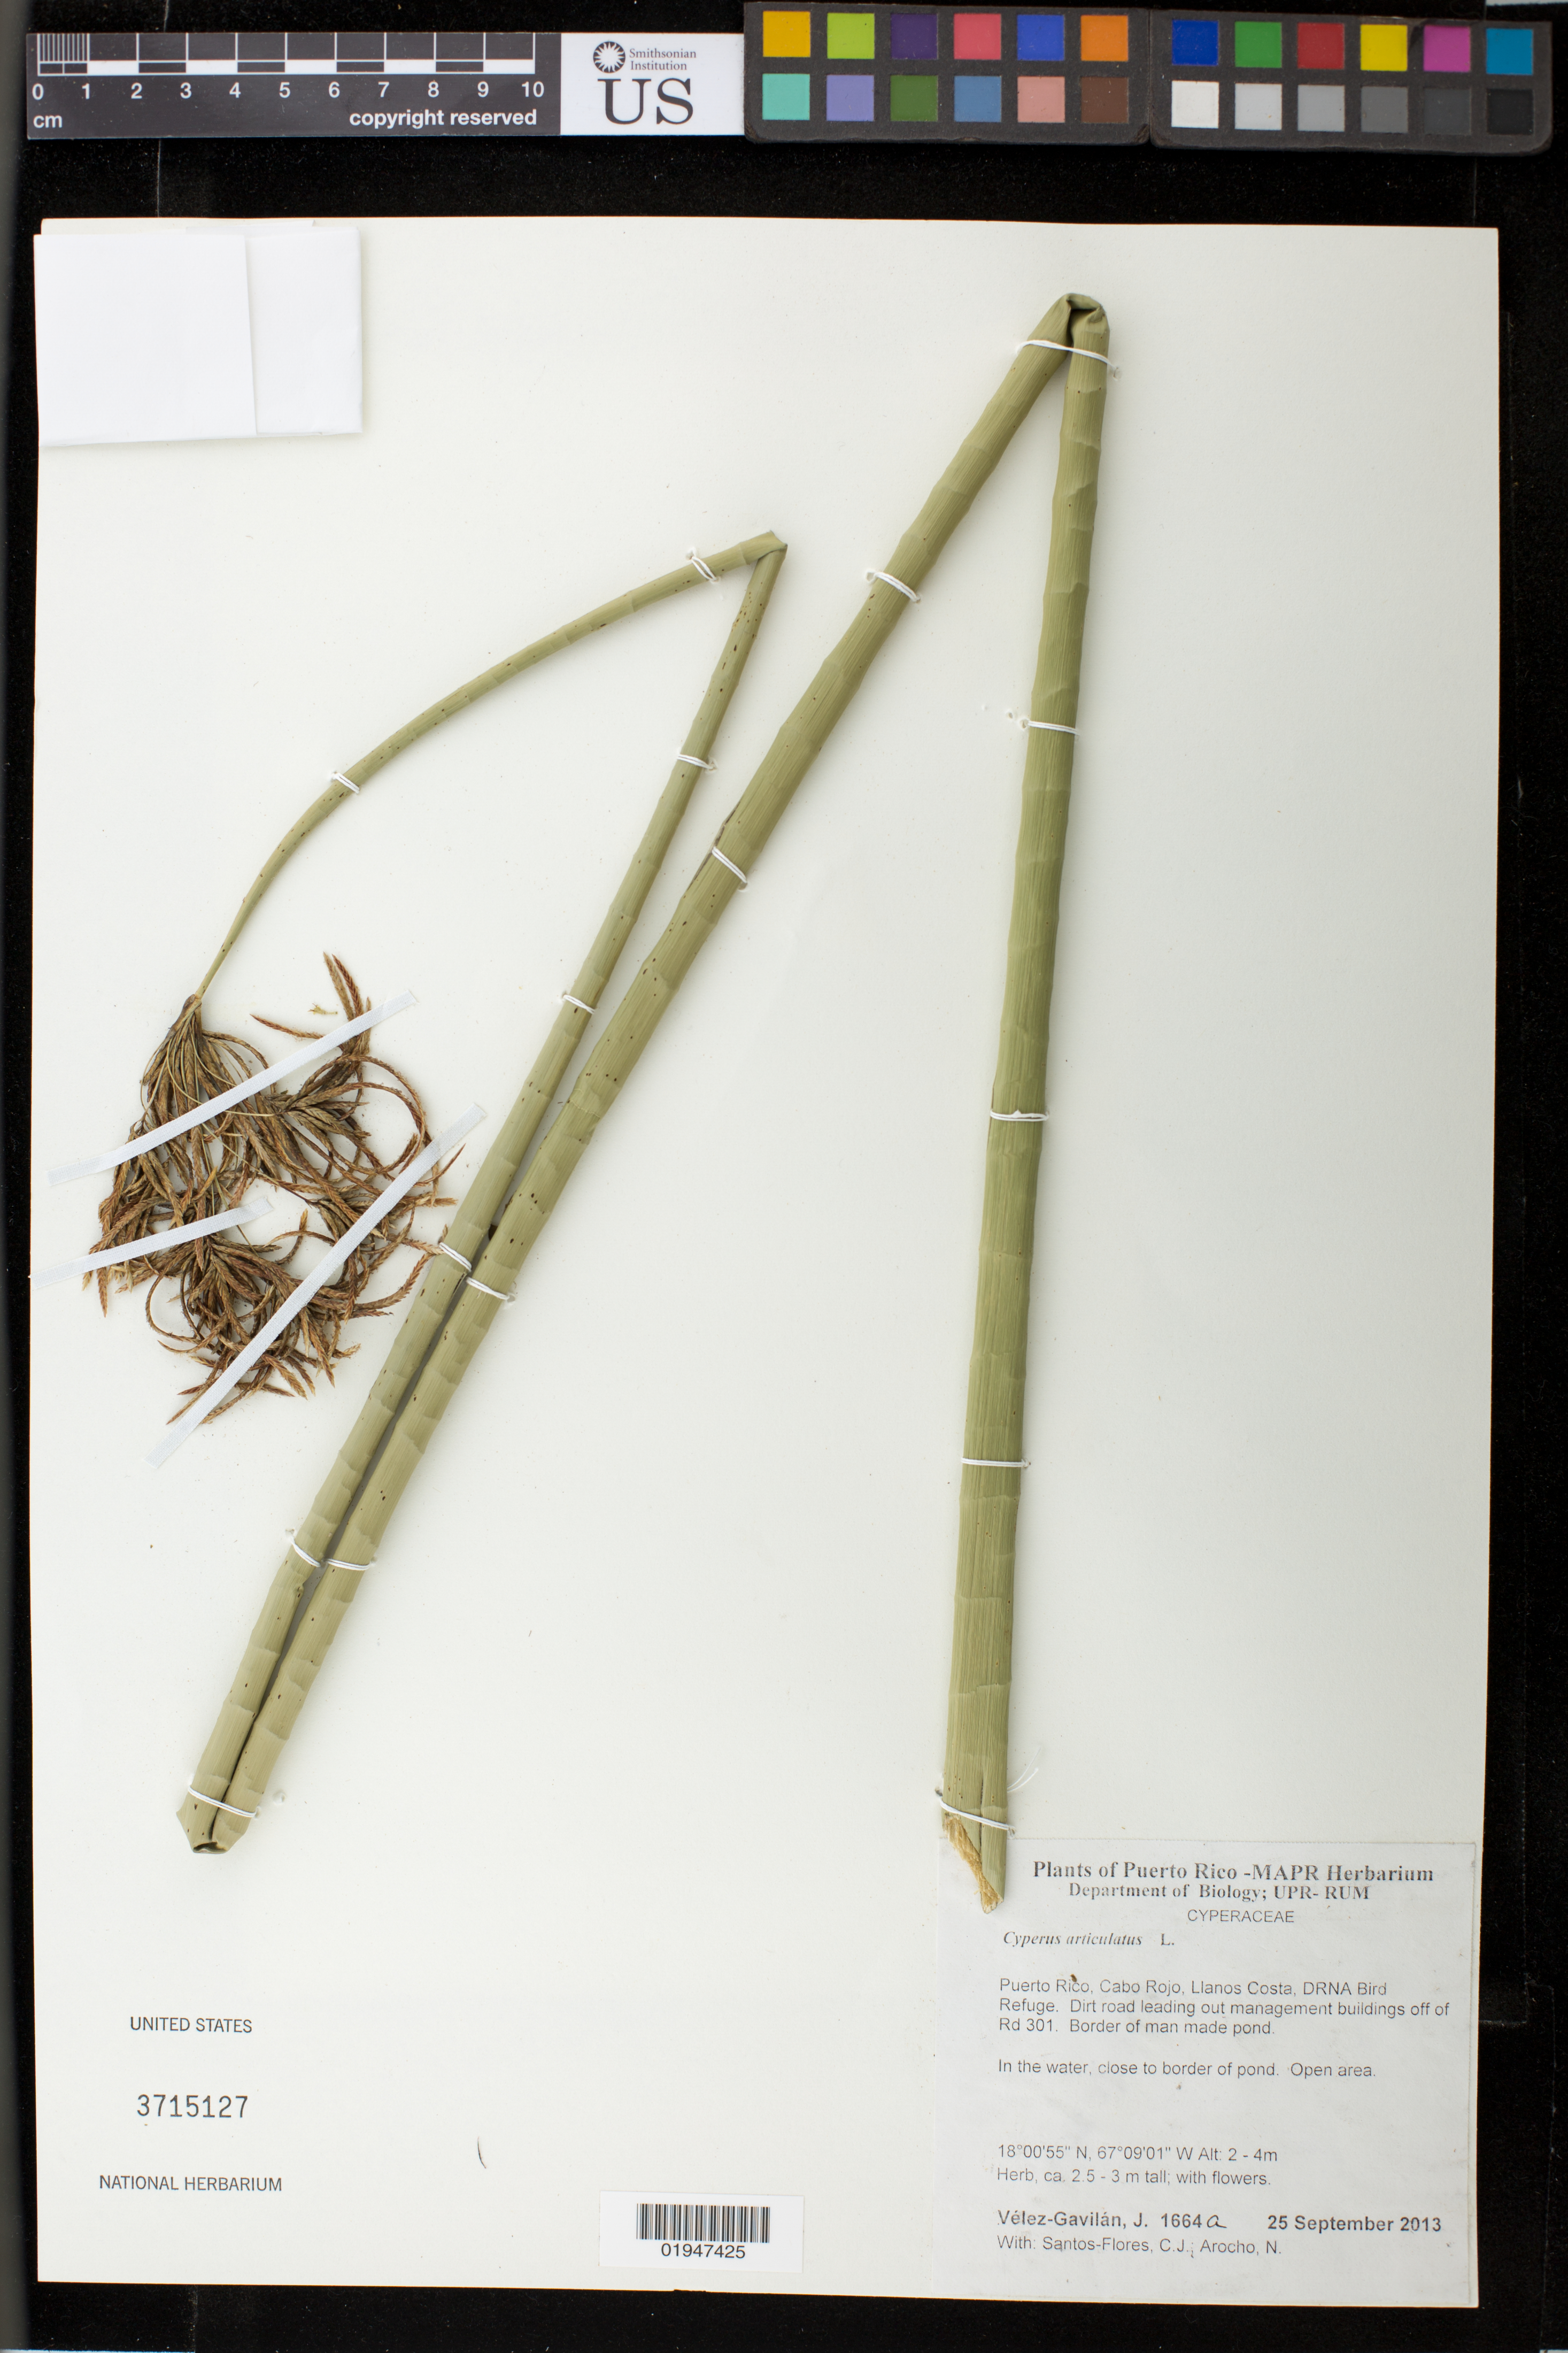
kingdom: Plantae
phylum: Tracheophyta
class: Liliopsida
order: Poales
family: Cyperaceae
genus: Cyperus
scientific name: Cyperus articulatus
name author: L.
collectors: J. Vélez-Gavilán, C. Santos-Flores & N. Arocho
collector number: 1664 a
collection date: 2013-09-25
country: Puerto Rico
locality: Cabo Rojo, Llanos Costa, DRNA Bird Refuge. Dirt road leading out management buildings off of Rd 301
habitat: In the water, close to border of pond. Open area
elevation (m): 2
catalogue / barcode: US 3715127